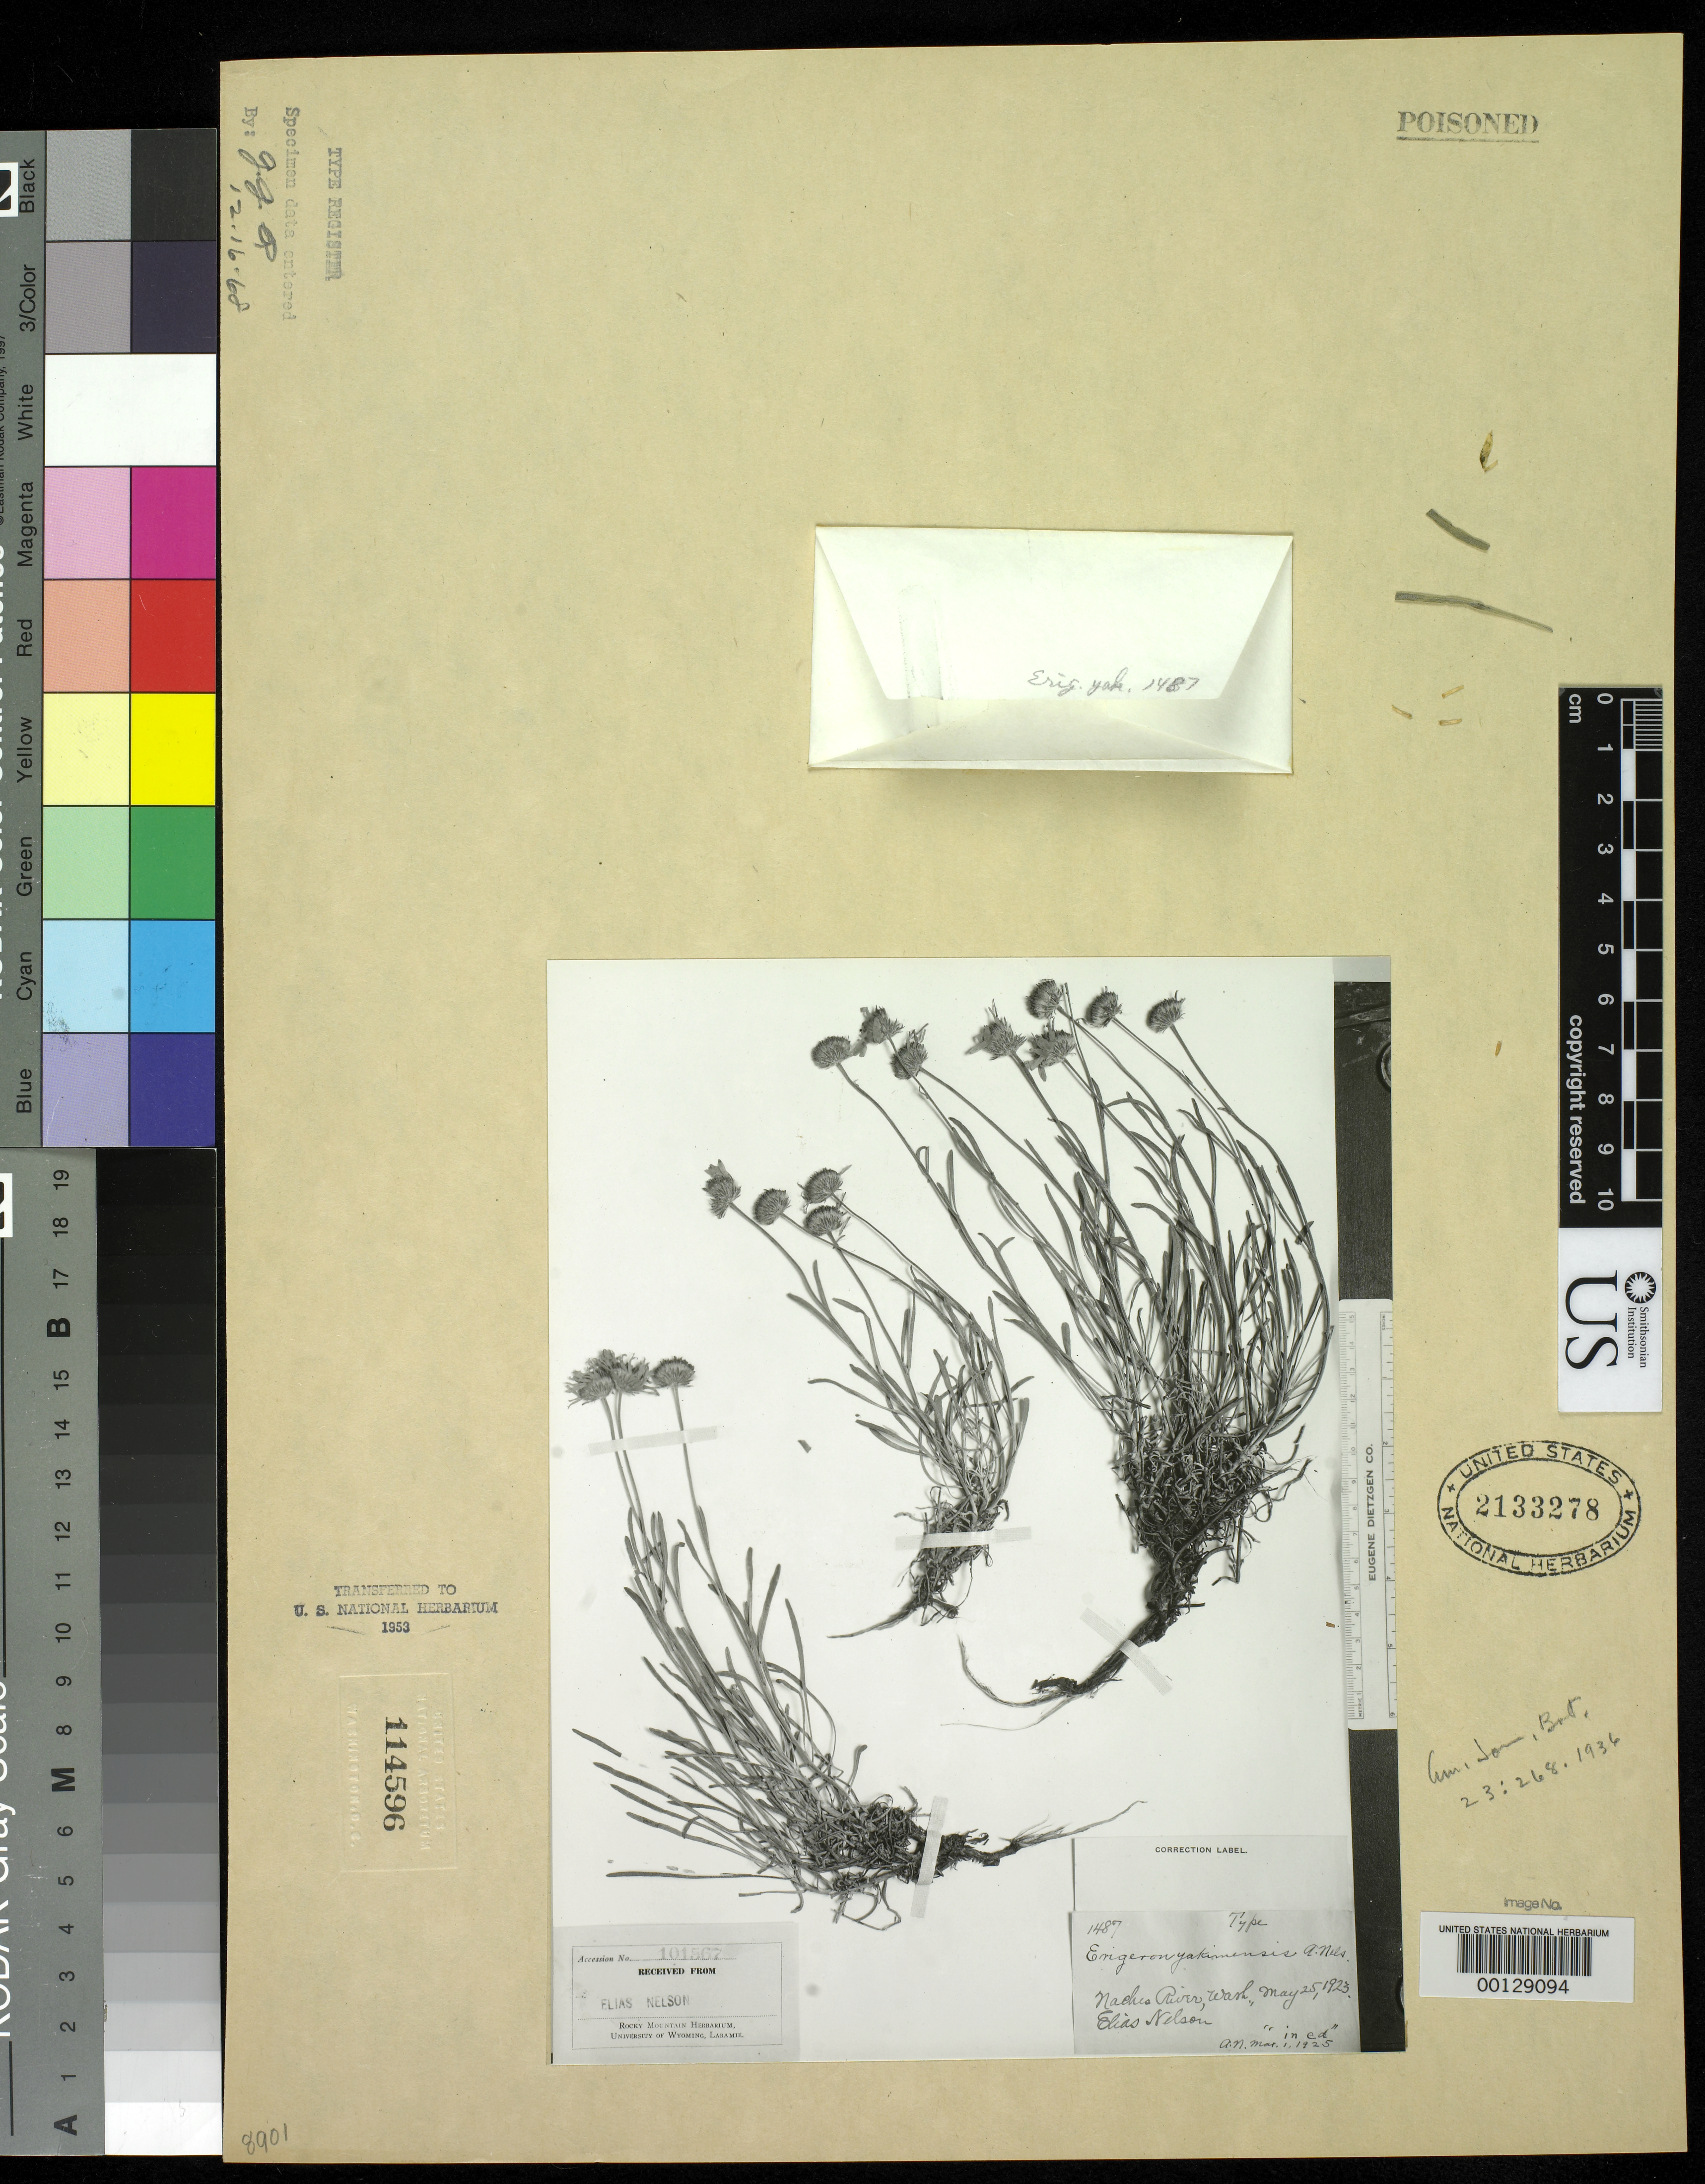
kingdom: Plantae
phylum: Tracheophyta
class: Magnoliopsida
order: Asterales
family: Asteraceae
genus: Erigeron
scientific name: Erigeron yakimensis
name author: A. Nelson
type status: Type Fragment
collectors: E. Nelson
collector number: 1487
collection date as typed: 25 May 1923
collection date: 1923-05-25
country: United States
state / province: Washington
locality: Naches River.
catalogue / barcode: US 2133278